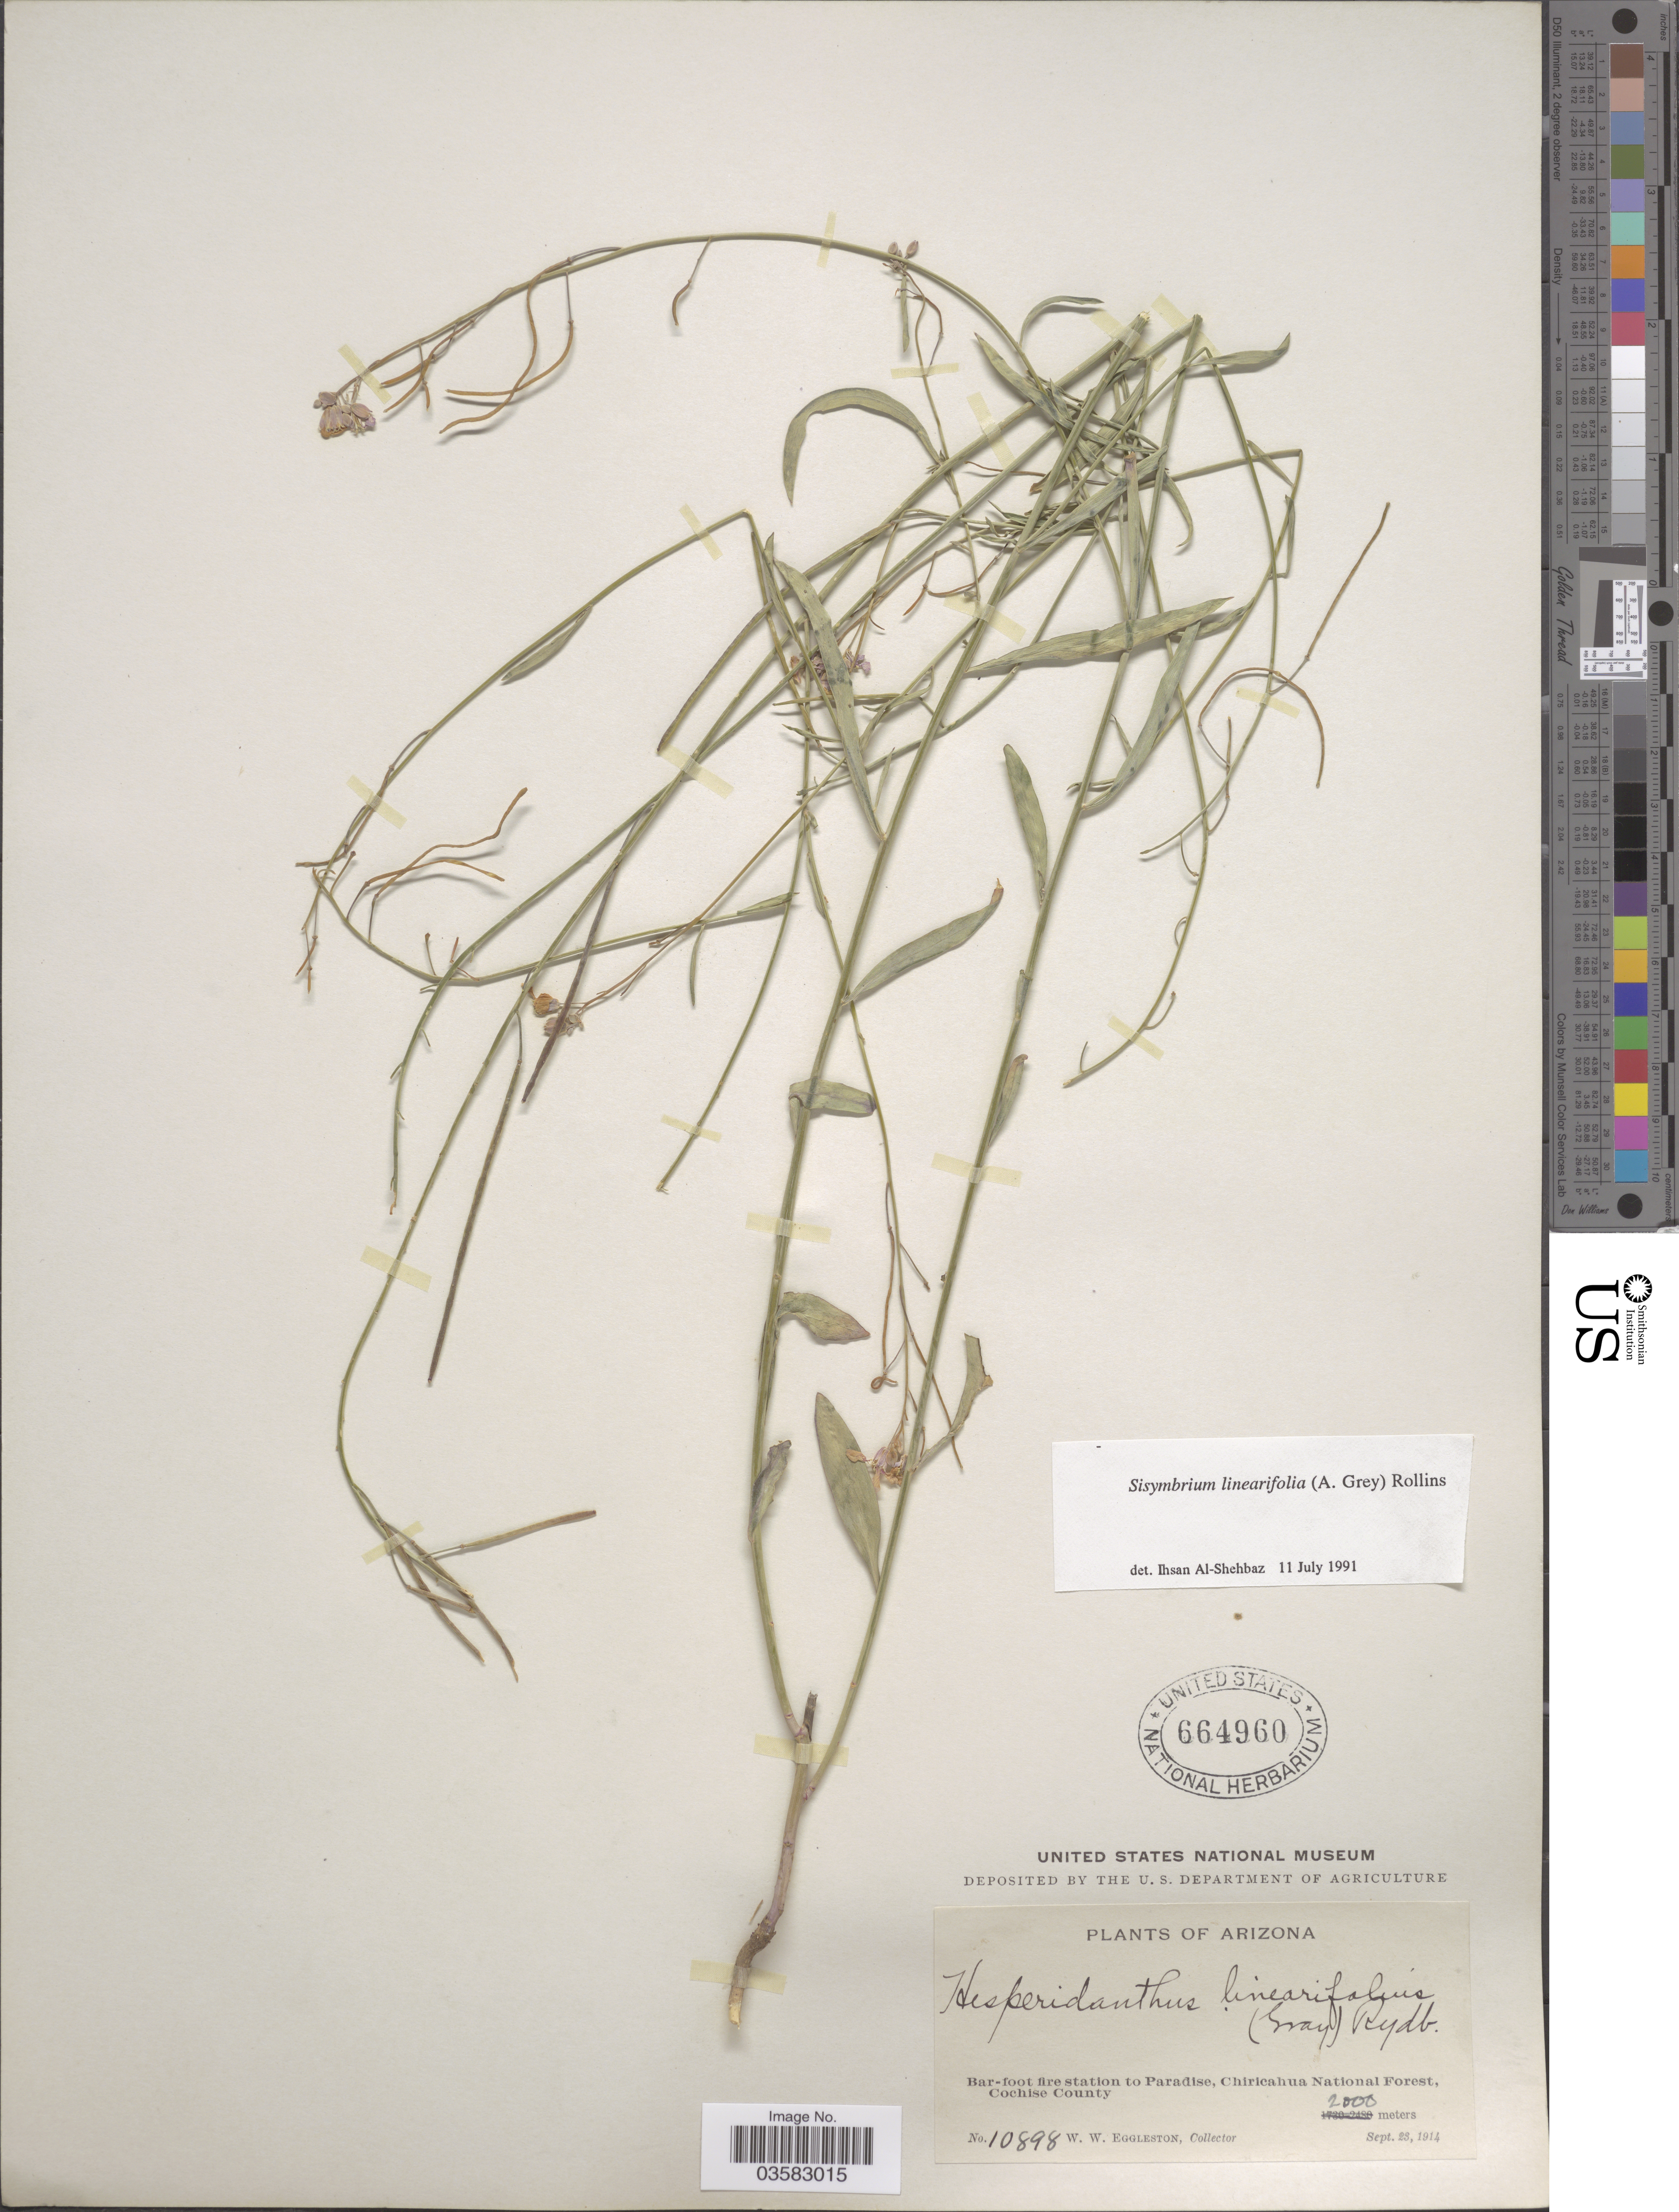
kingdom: Plantae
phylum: Tracheophyta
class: Magnoliopsida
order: Brassicales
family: Brassicaceae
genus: Sisymbrium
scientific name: Sisymbrium linearifolium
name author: (A. Gray) Payson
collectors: W. W. Eggleston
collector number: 10898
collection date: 1914-09-23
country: United States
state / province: Arizona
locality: Bar-foot fire station to Paradise, Chiricahua National Forest, Cochise County.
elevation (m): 2000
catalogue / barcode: US 664960